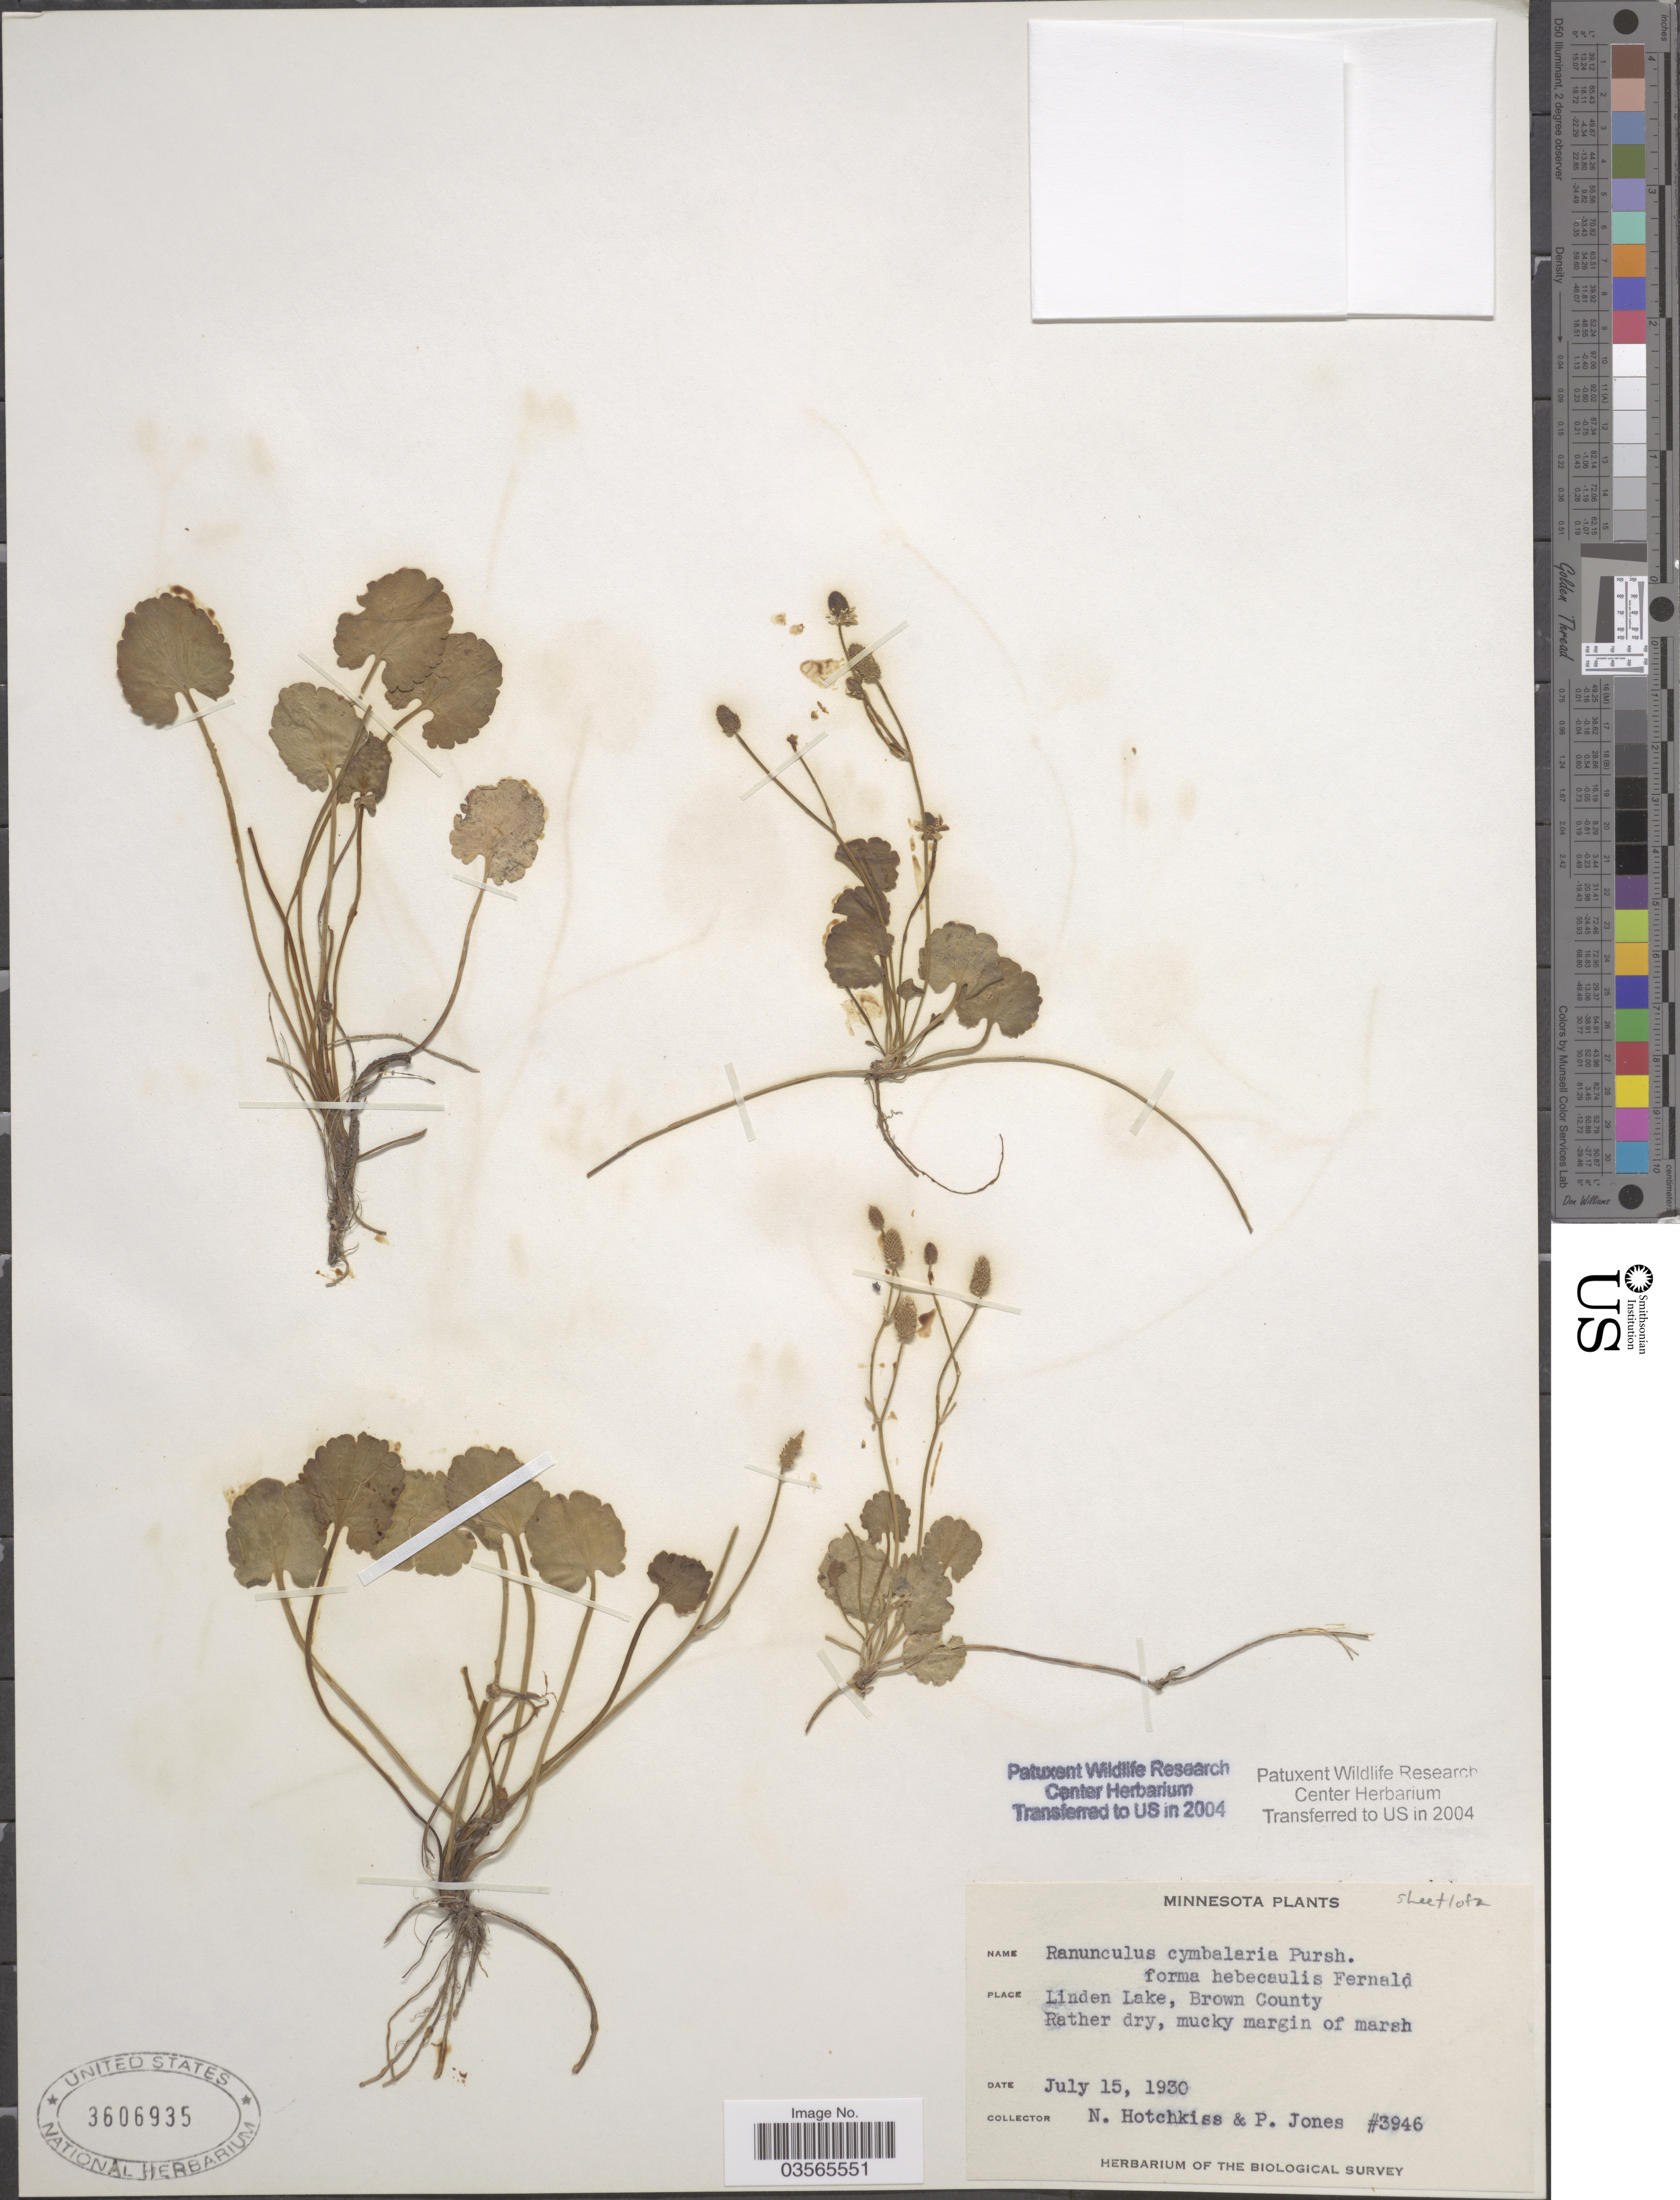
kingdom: Plantae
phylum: Tracheophyta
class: Magnoliopsida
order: Ranunculales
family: Ranunculaceae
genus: Halerpestes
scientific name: Halerpestes cymbalaria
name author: (Pursh) Greene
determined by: Strong, M. T., (US), Smithsonian Institution - National Museum of Natural History (UNITED STATES)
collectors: N. Hotchkiss & P. Jones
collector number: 3946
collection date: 1930-07-15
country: United States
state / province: Minnesota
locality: Linden Lake, Brown County.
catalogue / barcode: US 3606935